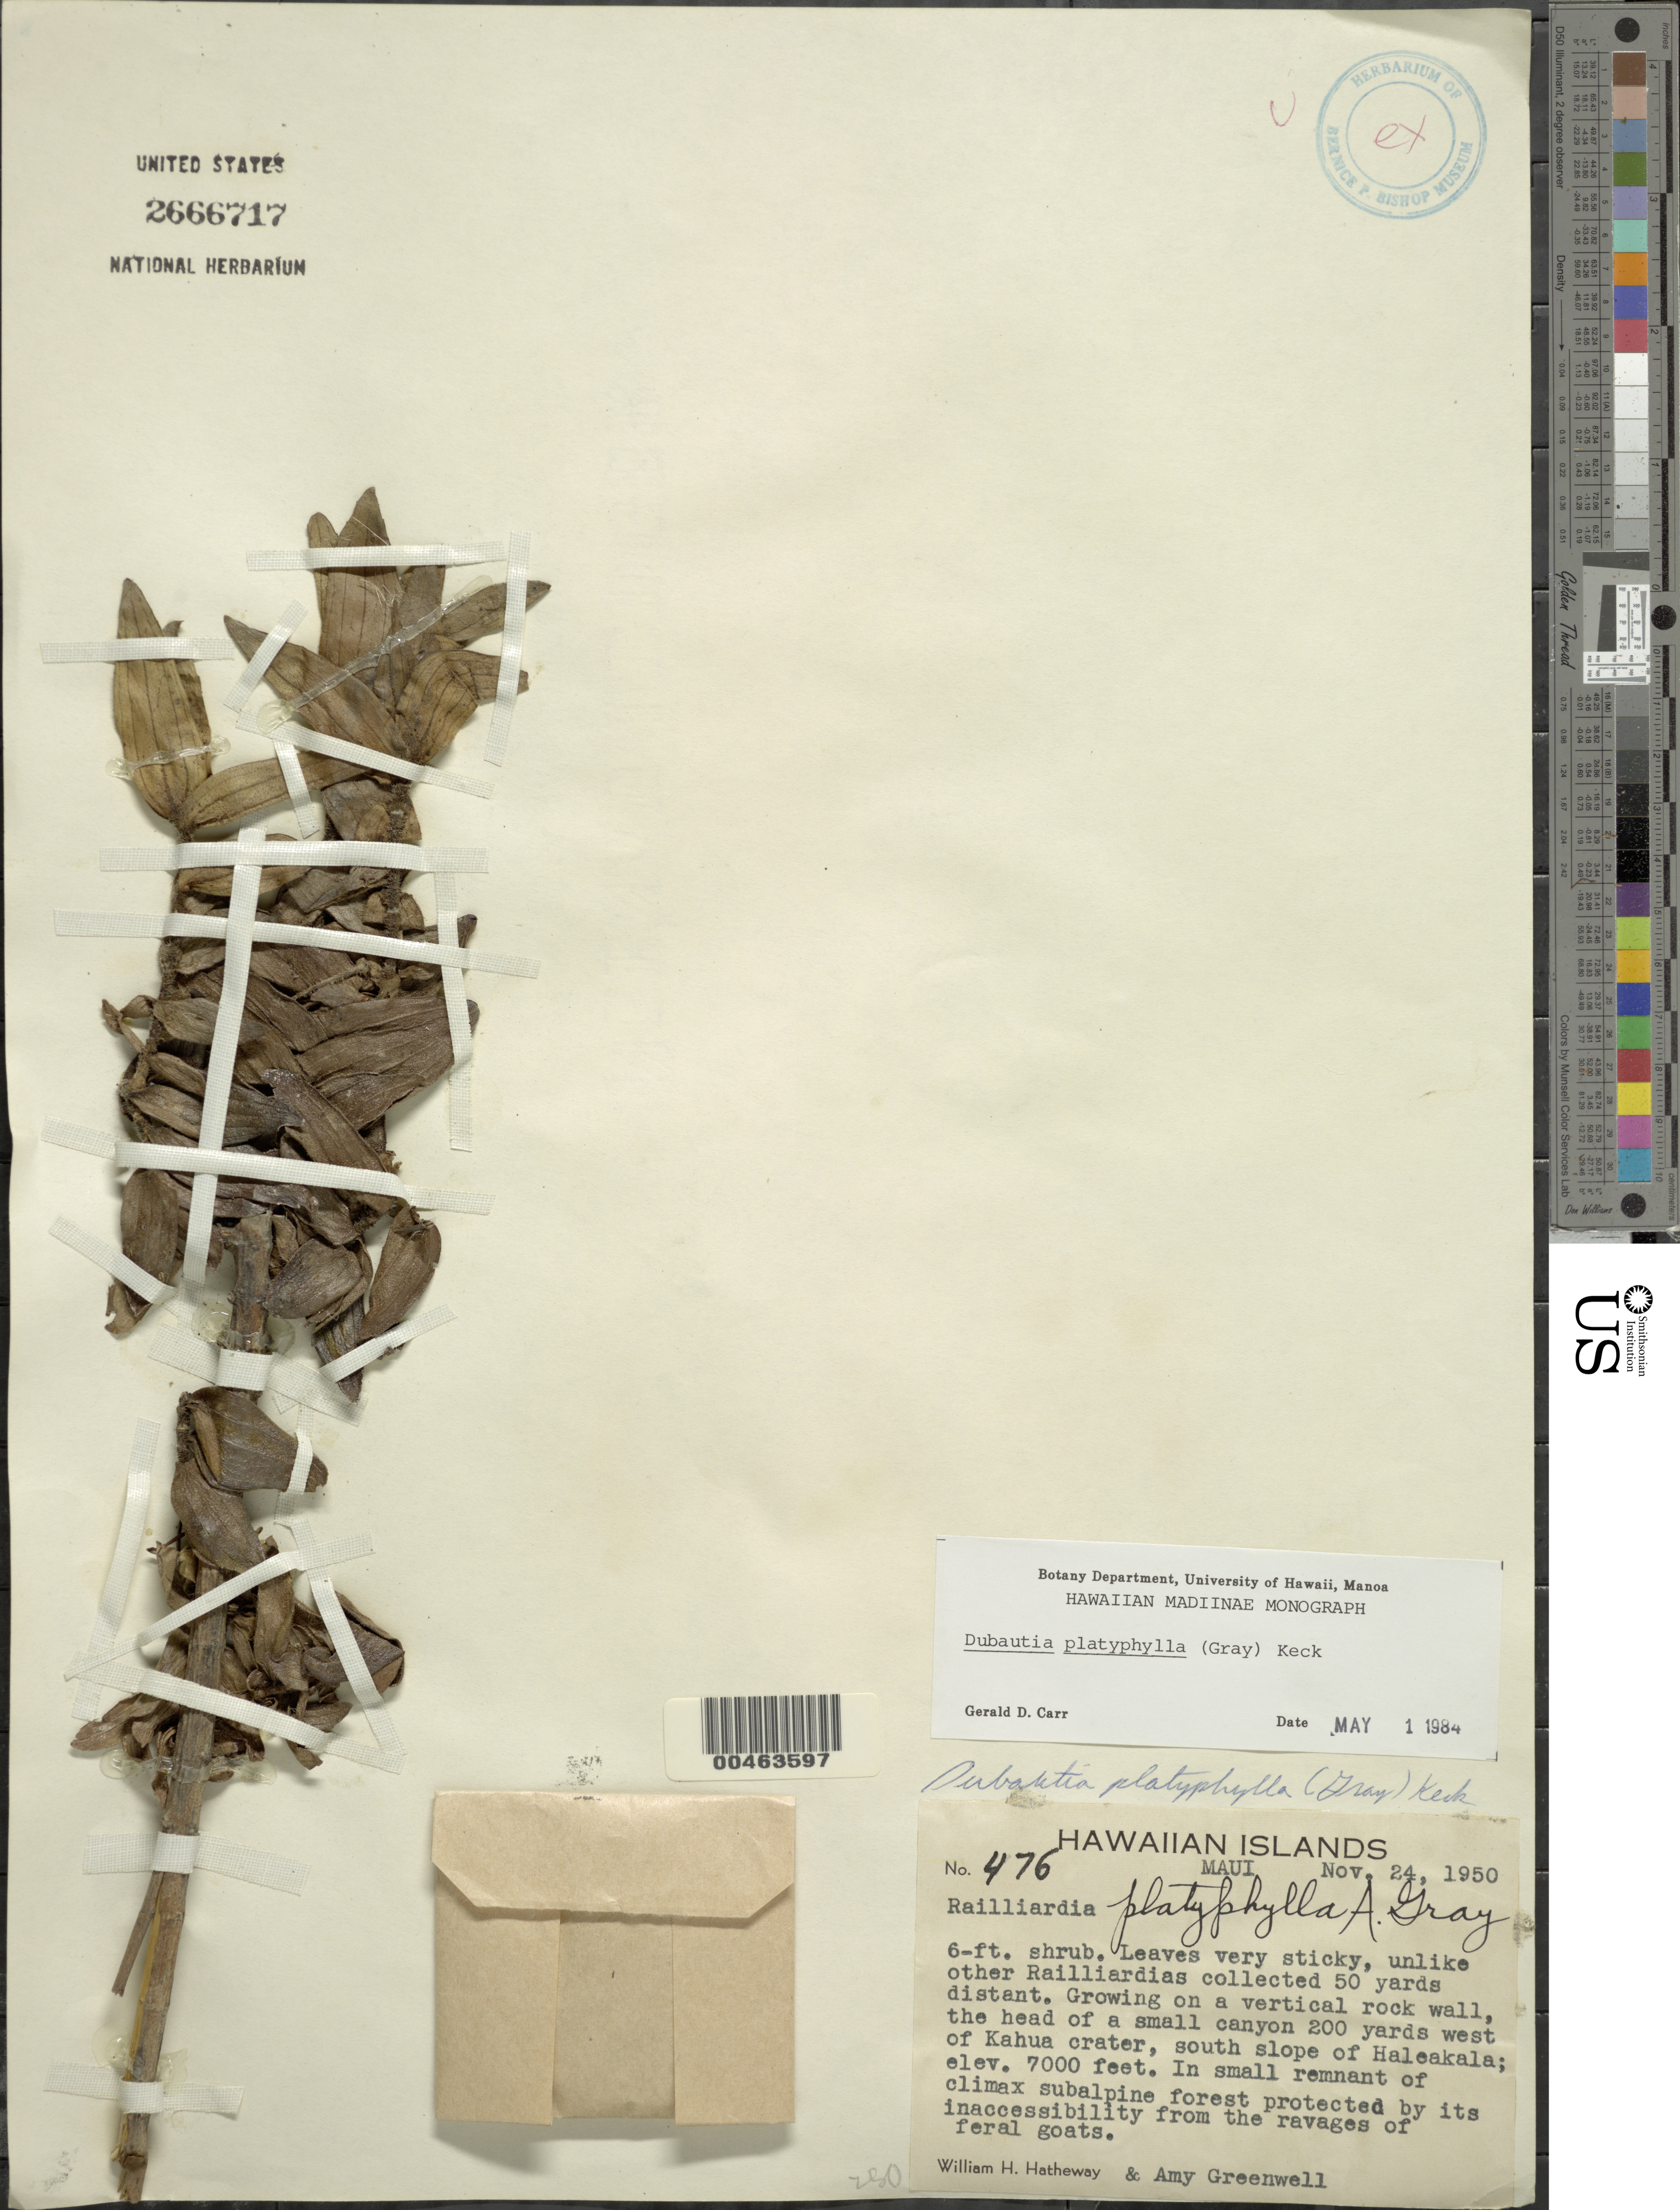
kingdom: Plantae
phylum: Tracheophyta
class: Magnoliopsida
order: Asterales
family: Asteraceae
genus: Dubautia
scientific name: Dubautia platyphylla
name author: (A. Gray) D.D. Keck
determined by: Carr, G. D.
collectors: W. H. Hatheway & A. B. Greenwell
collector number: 476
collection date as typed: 24 Nov 1950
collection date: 1950-11-24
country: United States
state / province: Hawaii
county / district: Maui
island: Maui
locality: the head of a small canyon 200 yards west of Kahua crater, south slope of Haleakala.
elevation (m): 2134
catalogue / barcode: US 2666717